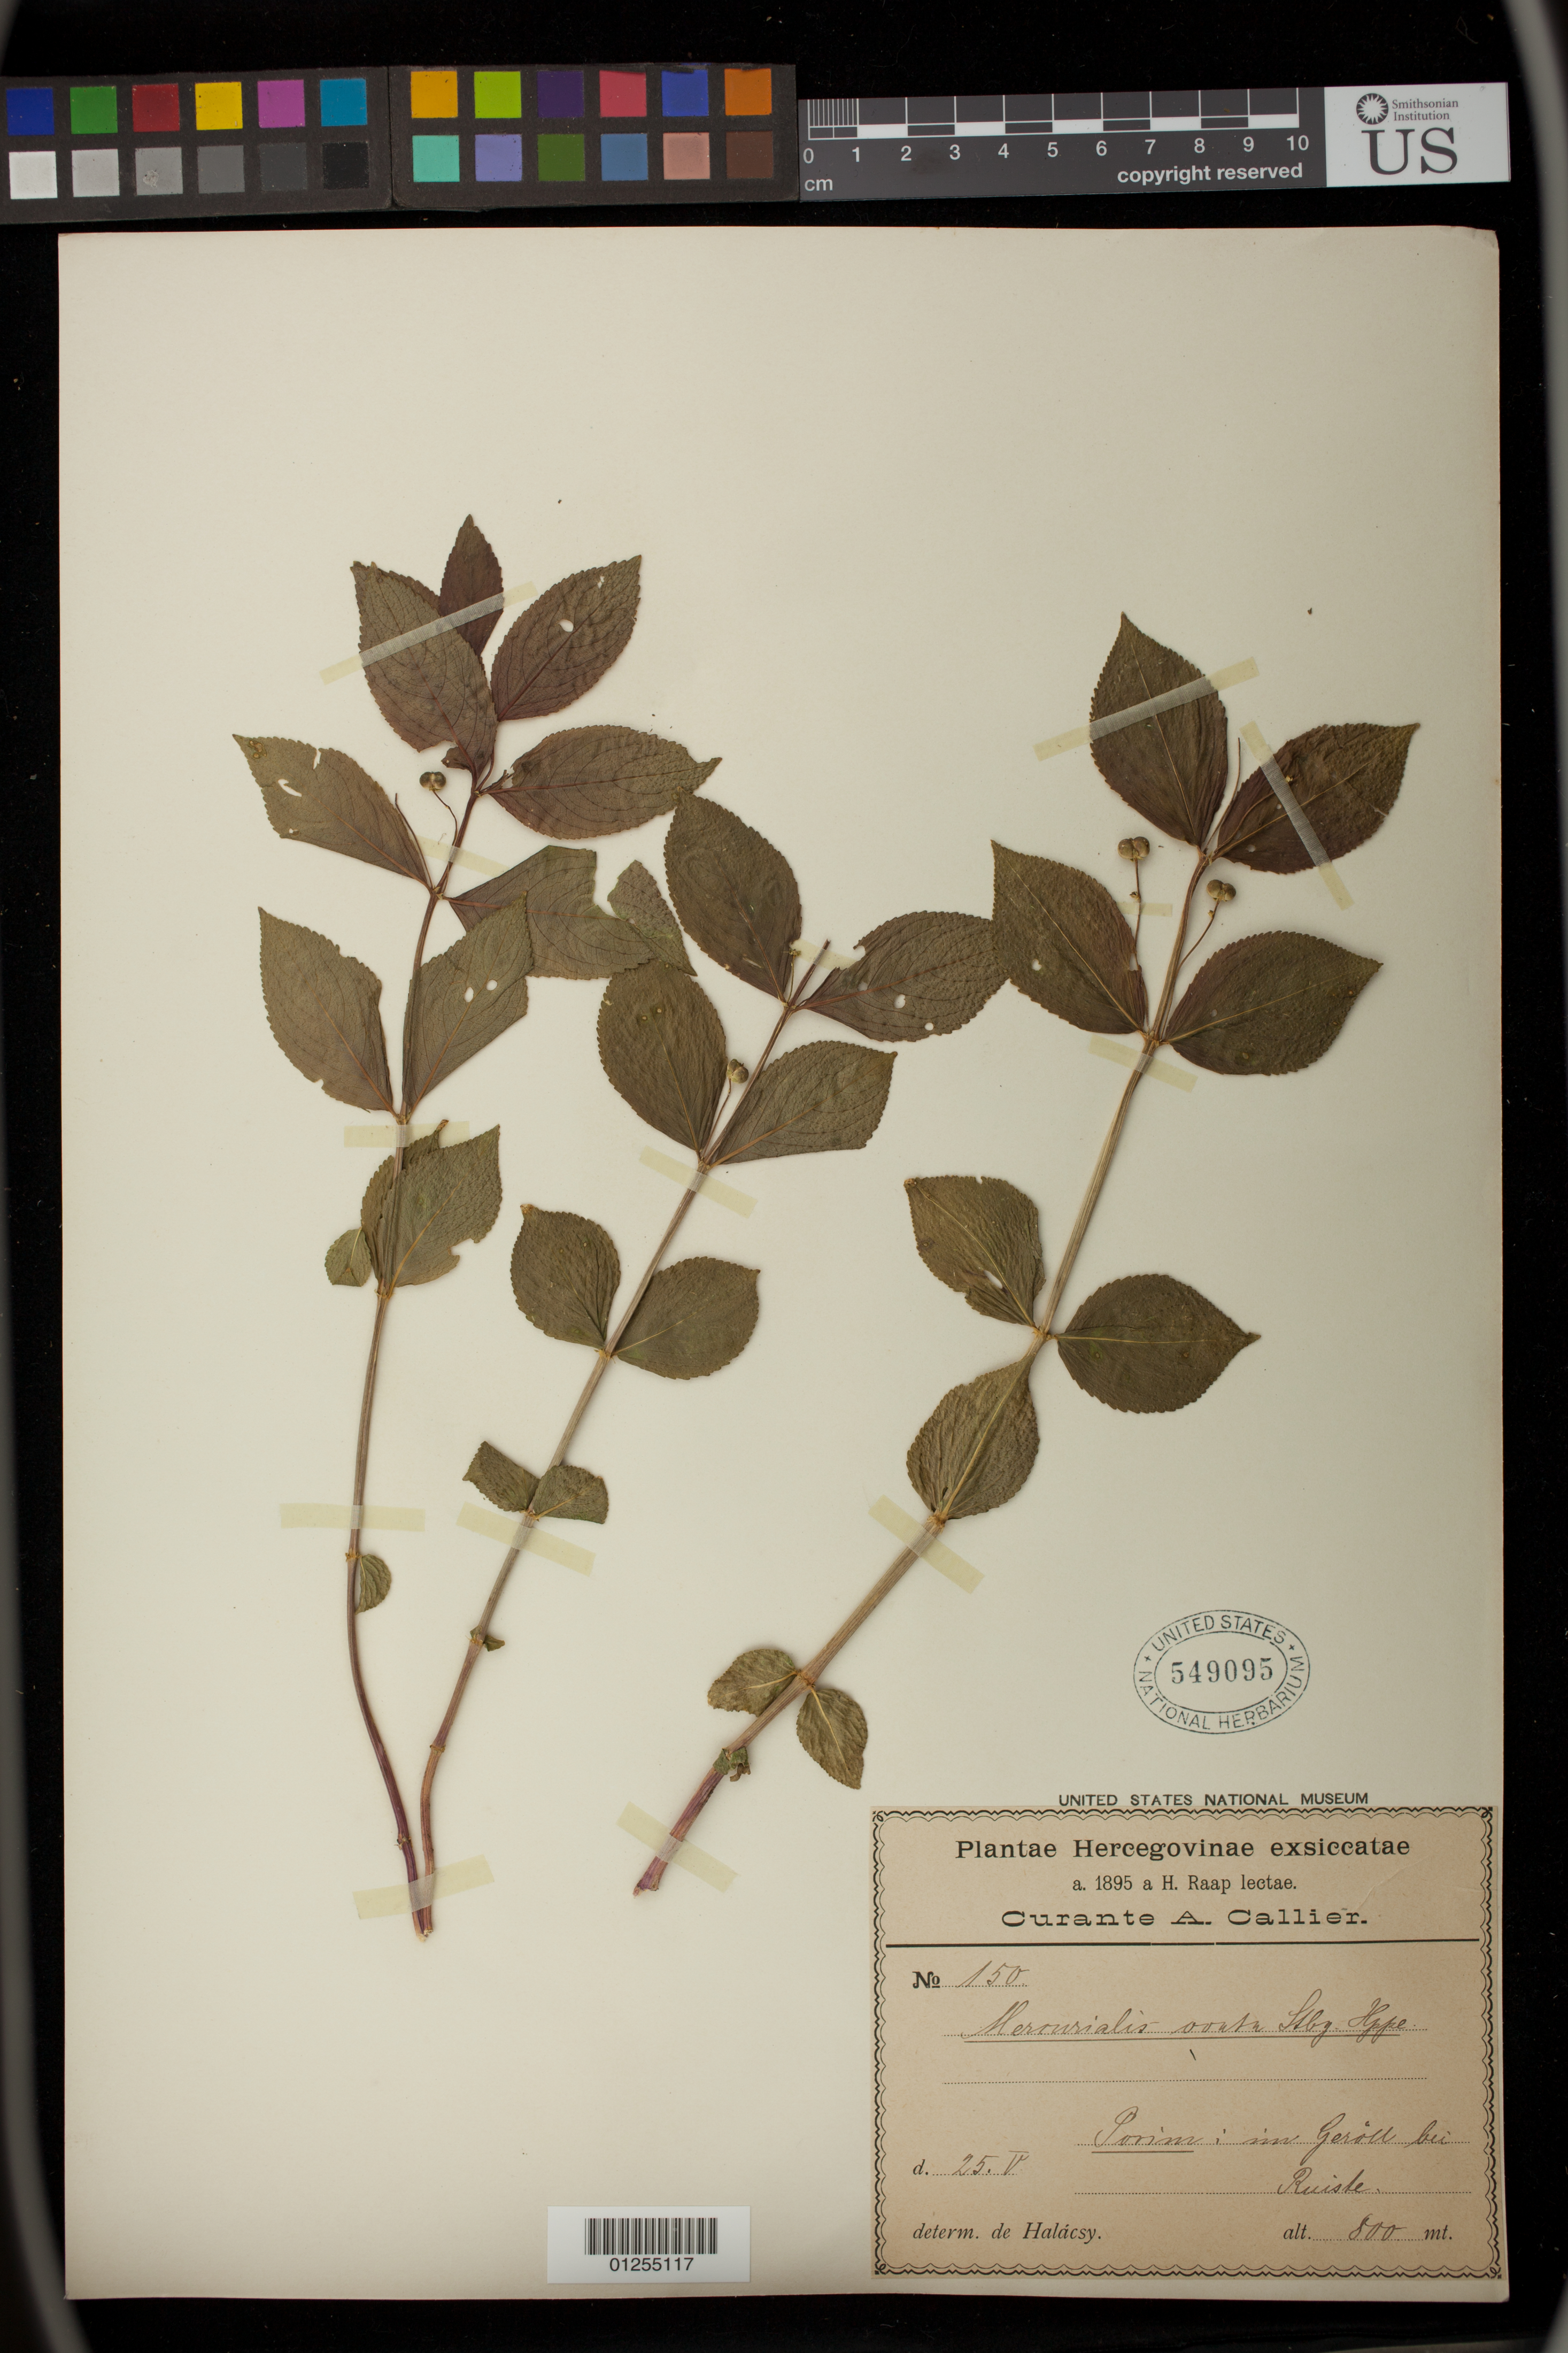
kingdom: Plantae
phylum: Tracheophyta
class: Magnoliopsida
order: Malpighiales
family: Euphorbiaceae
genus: Mercurialis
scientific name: Mercurialis ovata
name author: Sternb. & Hoppe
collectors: H. Raap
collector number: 150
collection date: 1895-05-25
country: Bosnia and Herzegovina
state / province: Federation of B&H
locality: Porim: im Geroll bei Ruiske.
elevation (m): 800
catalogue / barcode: US 549095